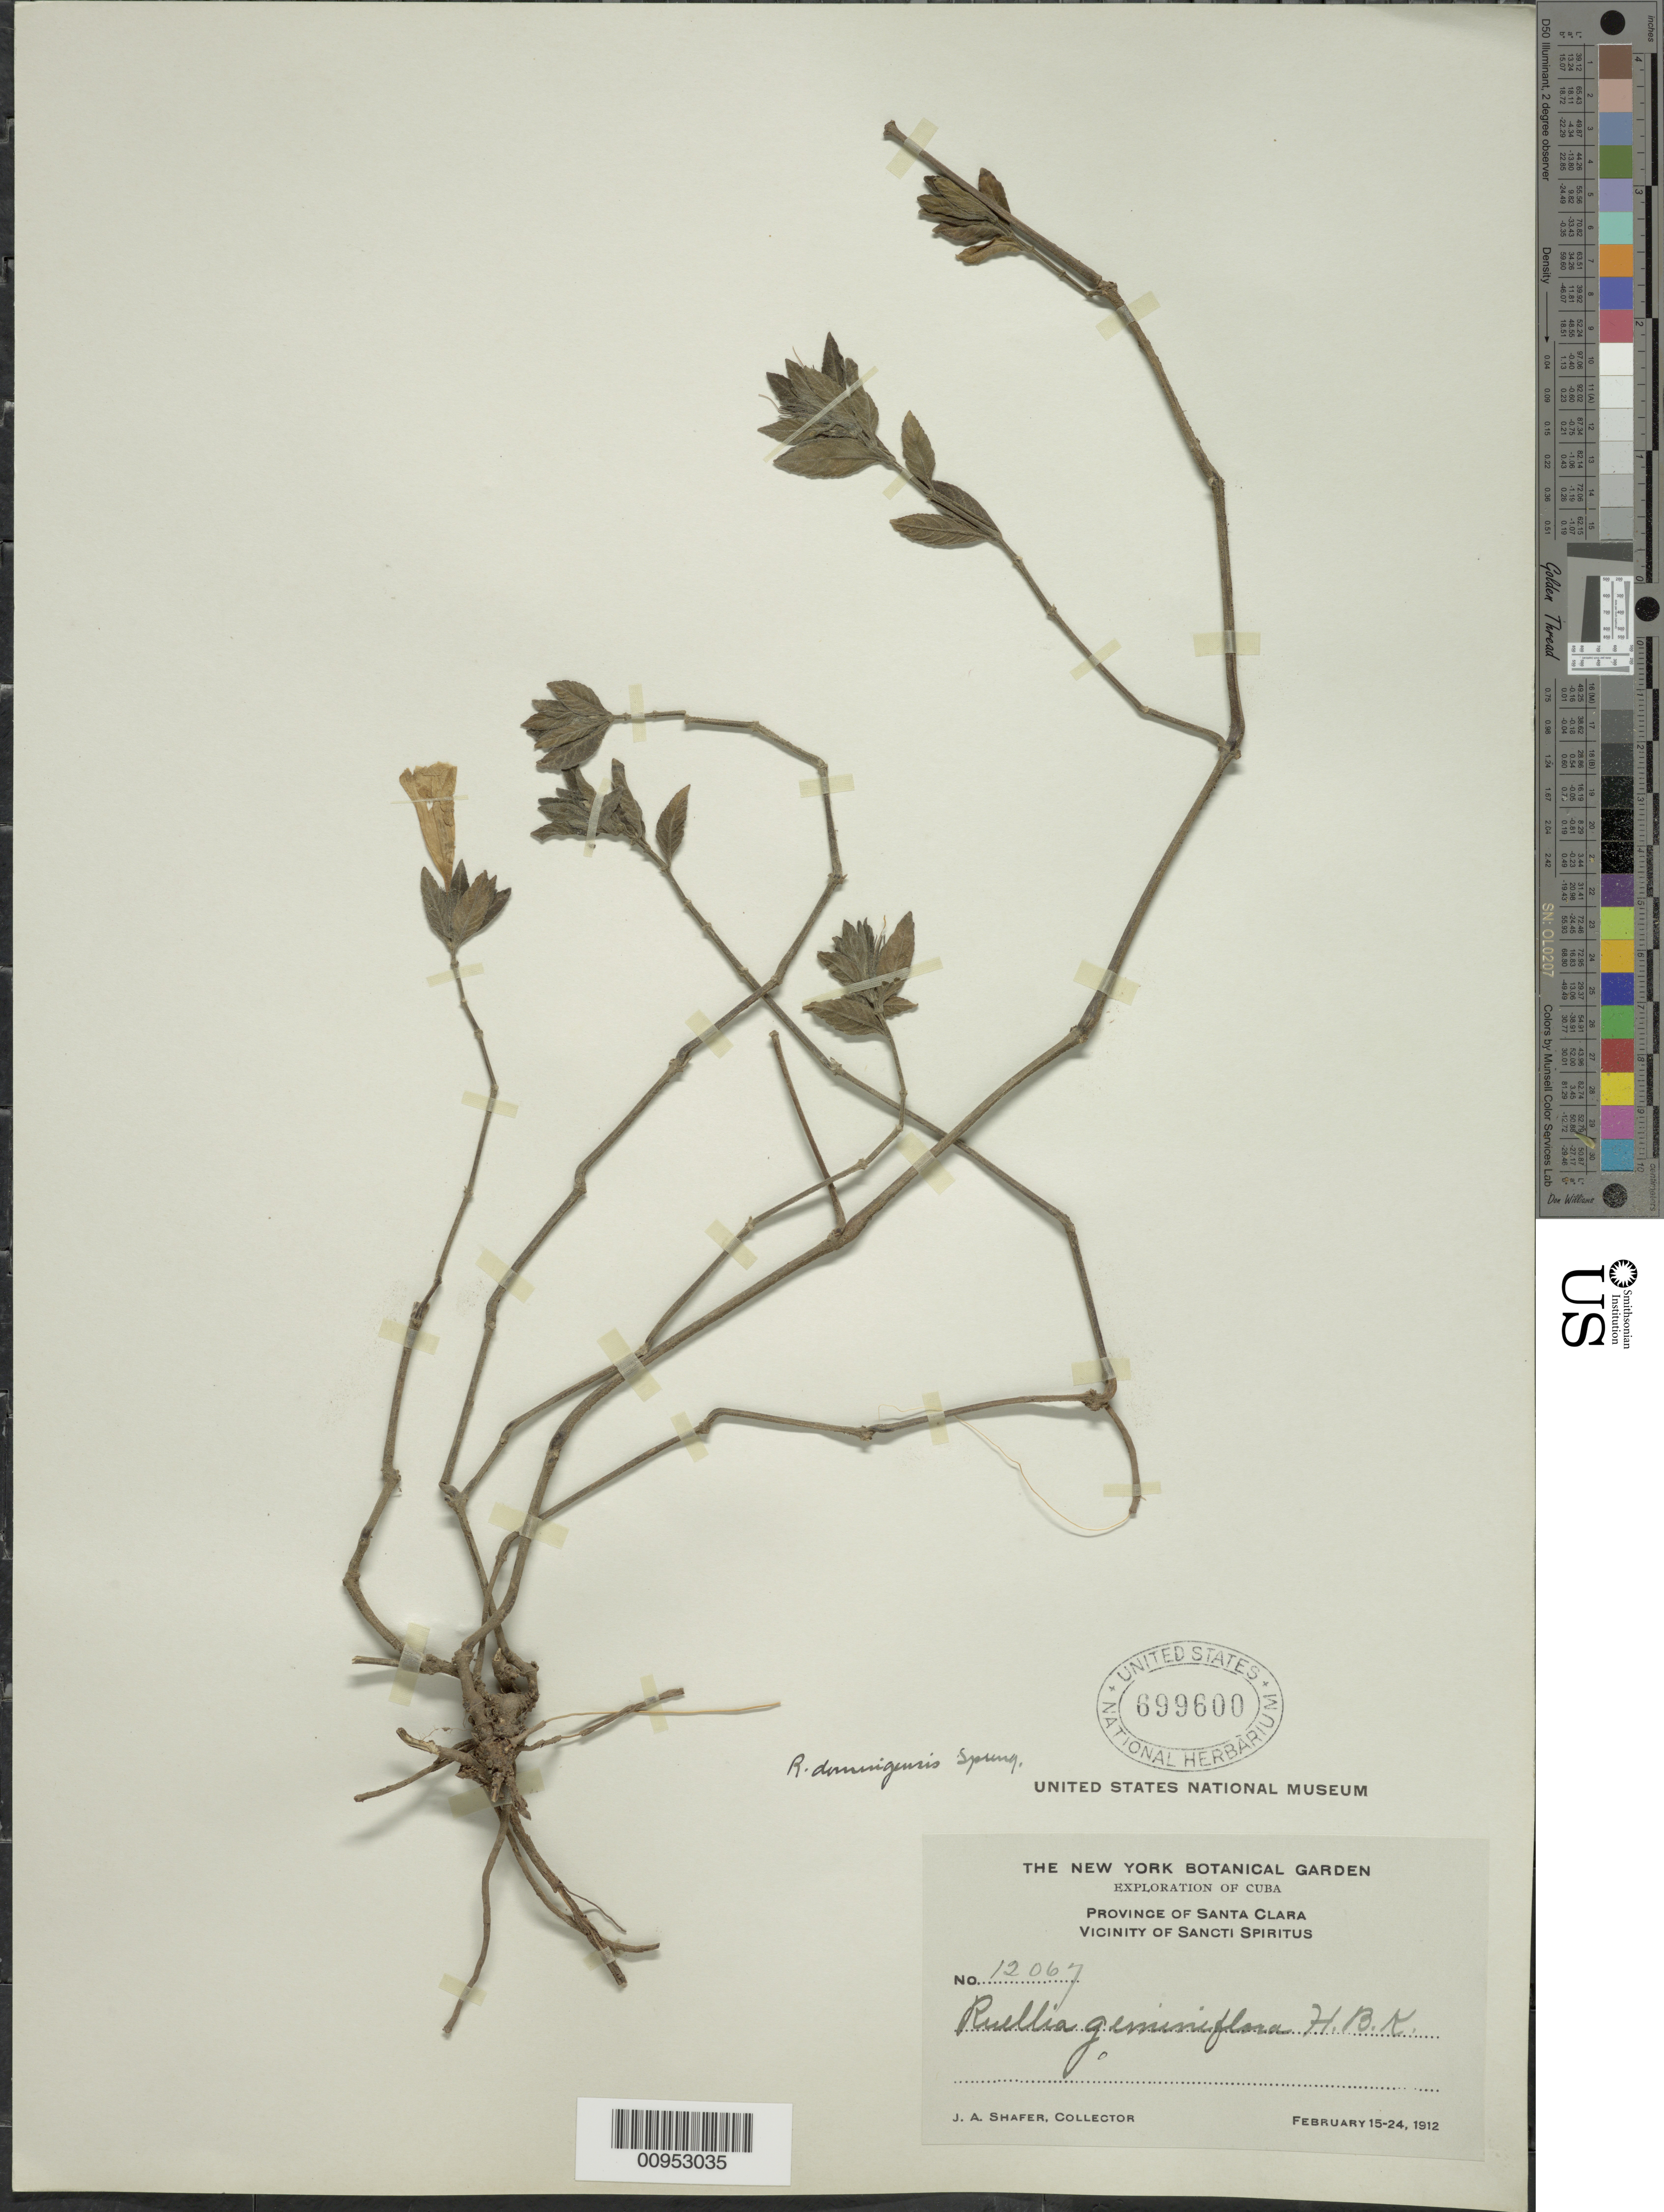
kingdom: Plantae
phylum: Tracheophyta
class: Magnoliopsida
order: Lamiales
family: Acanthaceae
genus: Ruellia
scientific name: Ruellia geminiflora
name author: Kunth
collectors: J. A. Shafer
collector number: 12067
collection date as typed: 15 Feb 1912 to 24 Feb 1912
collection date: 1912-02-15/1912-02-24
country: Cuba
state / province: Santa Clara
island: Cuba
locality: Vicinity of Sancti Spiritus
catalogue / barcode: US 699600